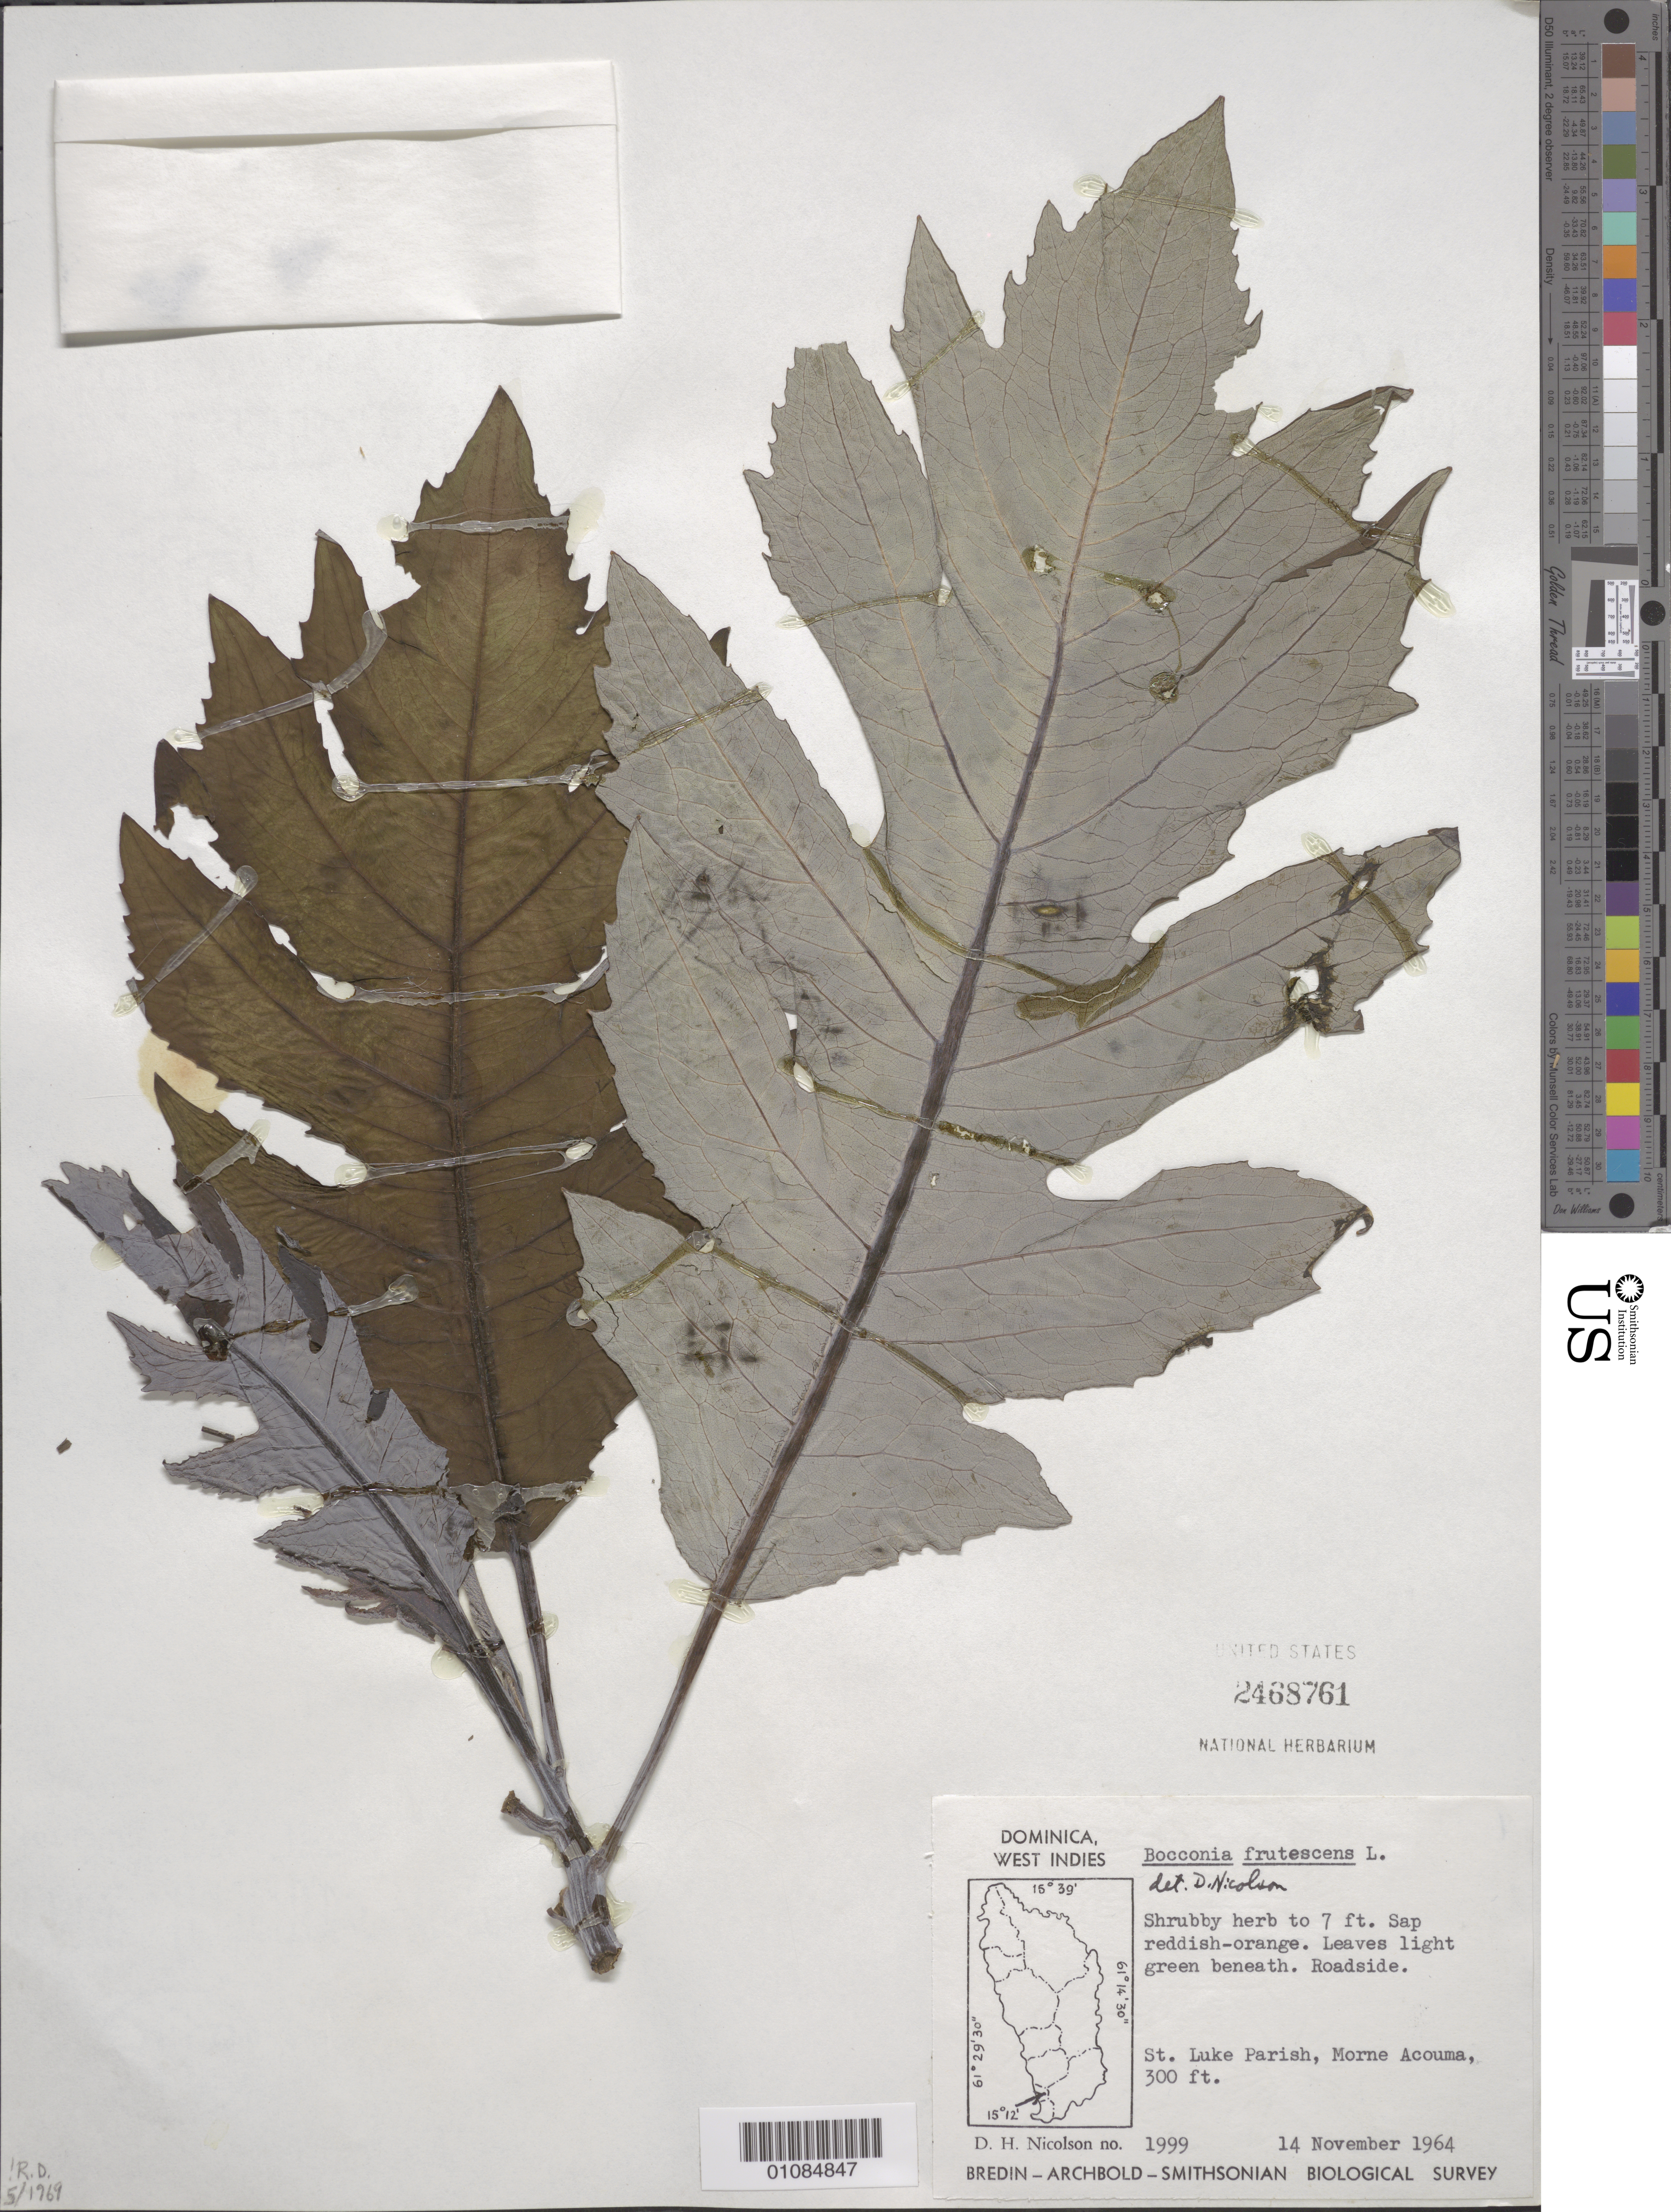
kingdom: Plantae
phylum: Tracheophyta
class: Magnoliopsida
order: Ranunculales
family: Papaveraceae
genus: Bocconia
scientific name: Bocconia frutescens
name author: L.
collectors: D. H. Nicolson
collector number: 1999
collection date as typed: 14 Nov 1964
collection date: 1964-11-14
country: Dominica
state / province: St. Luke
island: Dominica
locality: St. Luke Parish, Morne Acouma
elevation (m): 91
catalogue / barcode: US 2468761